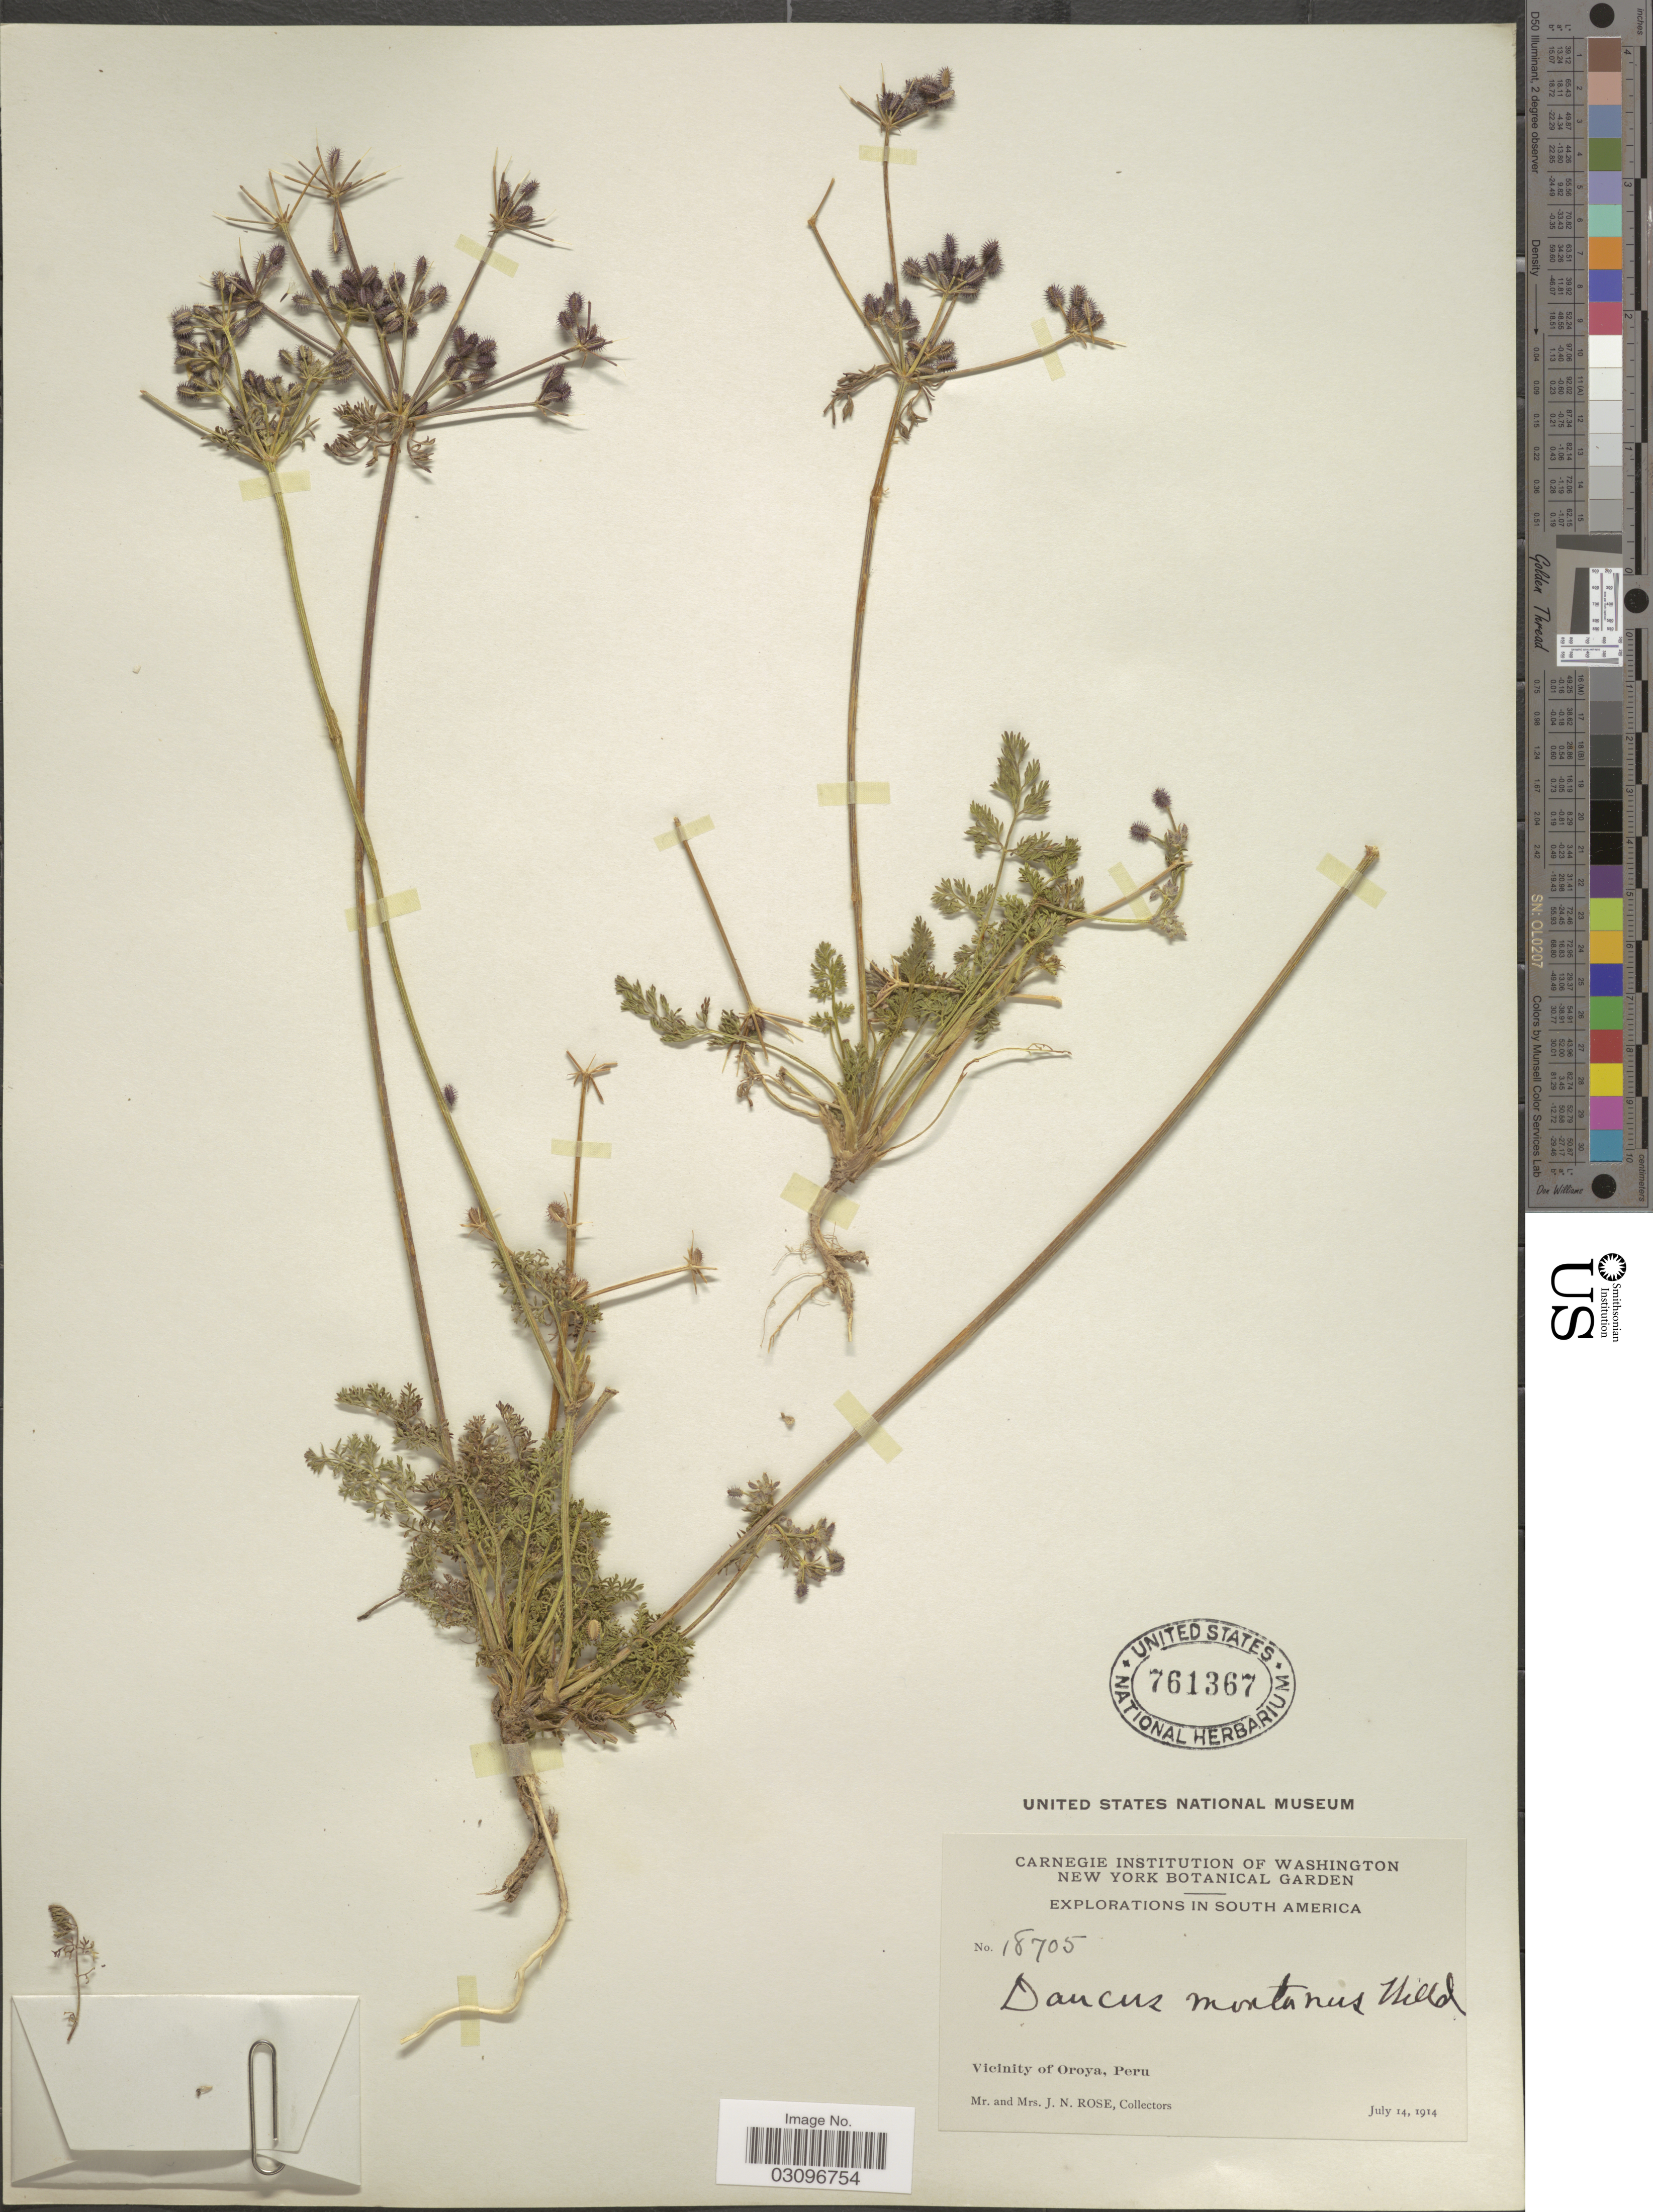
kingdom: Plantae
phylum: Tracheophyta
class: Magnoliopsida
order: Apiales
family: Apiaceae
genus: Daucus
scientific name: Daucus montanus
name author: Humb. & Bonpl. ex Spreng.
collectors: J. N. Rose & L. B. Rose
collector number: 18705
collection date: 1914-07-14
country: Peru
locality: Vicinity of Oroya.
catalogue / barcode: US 761367